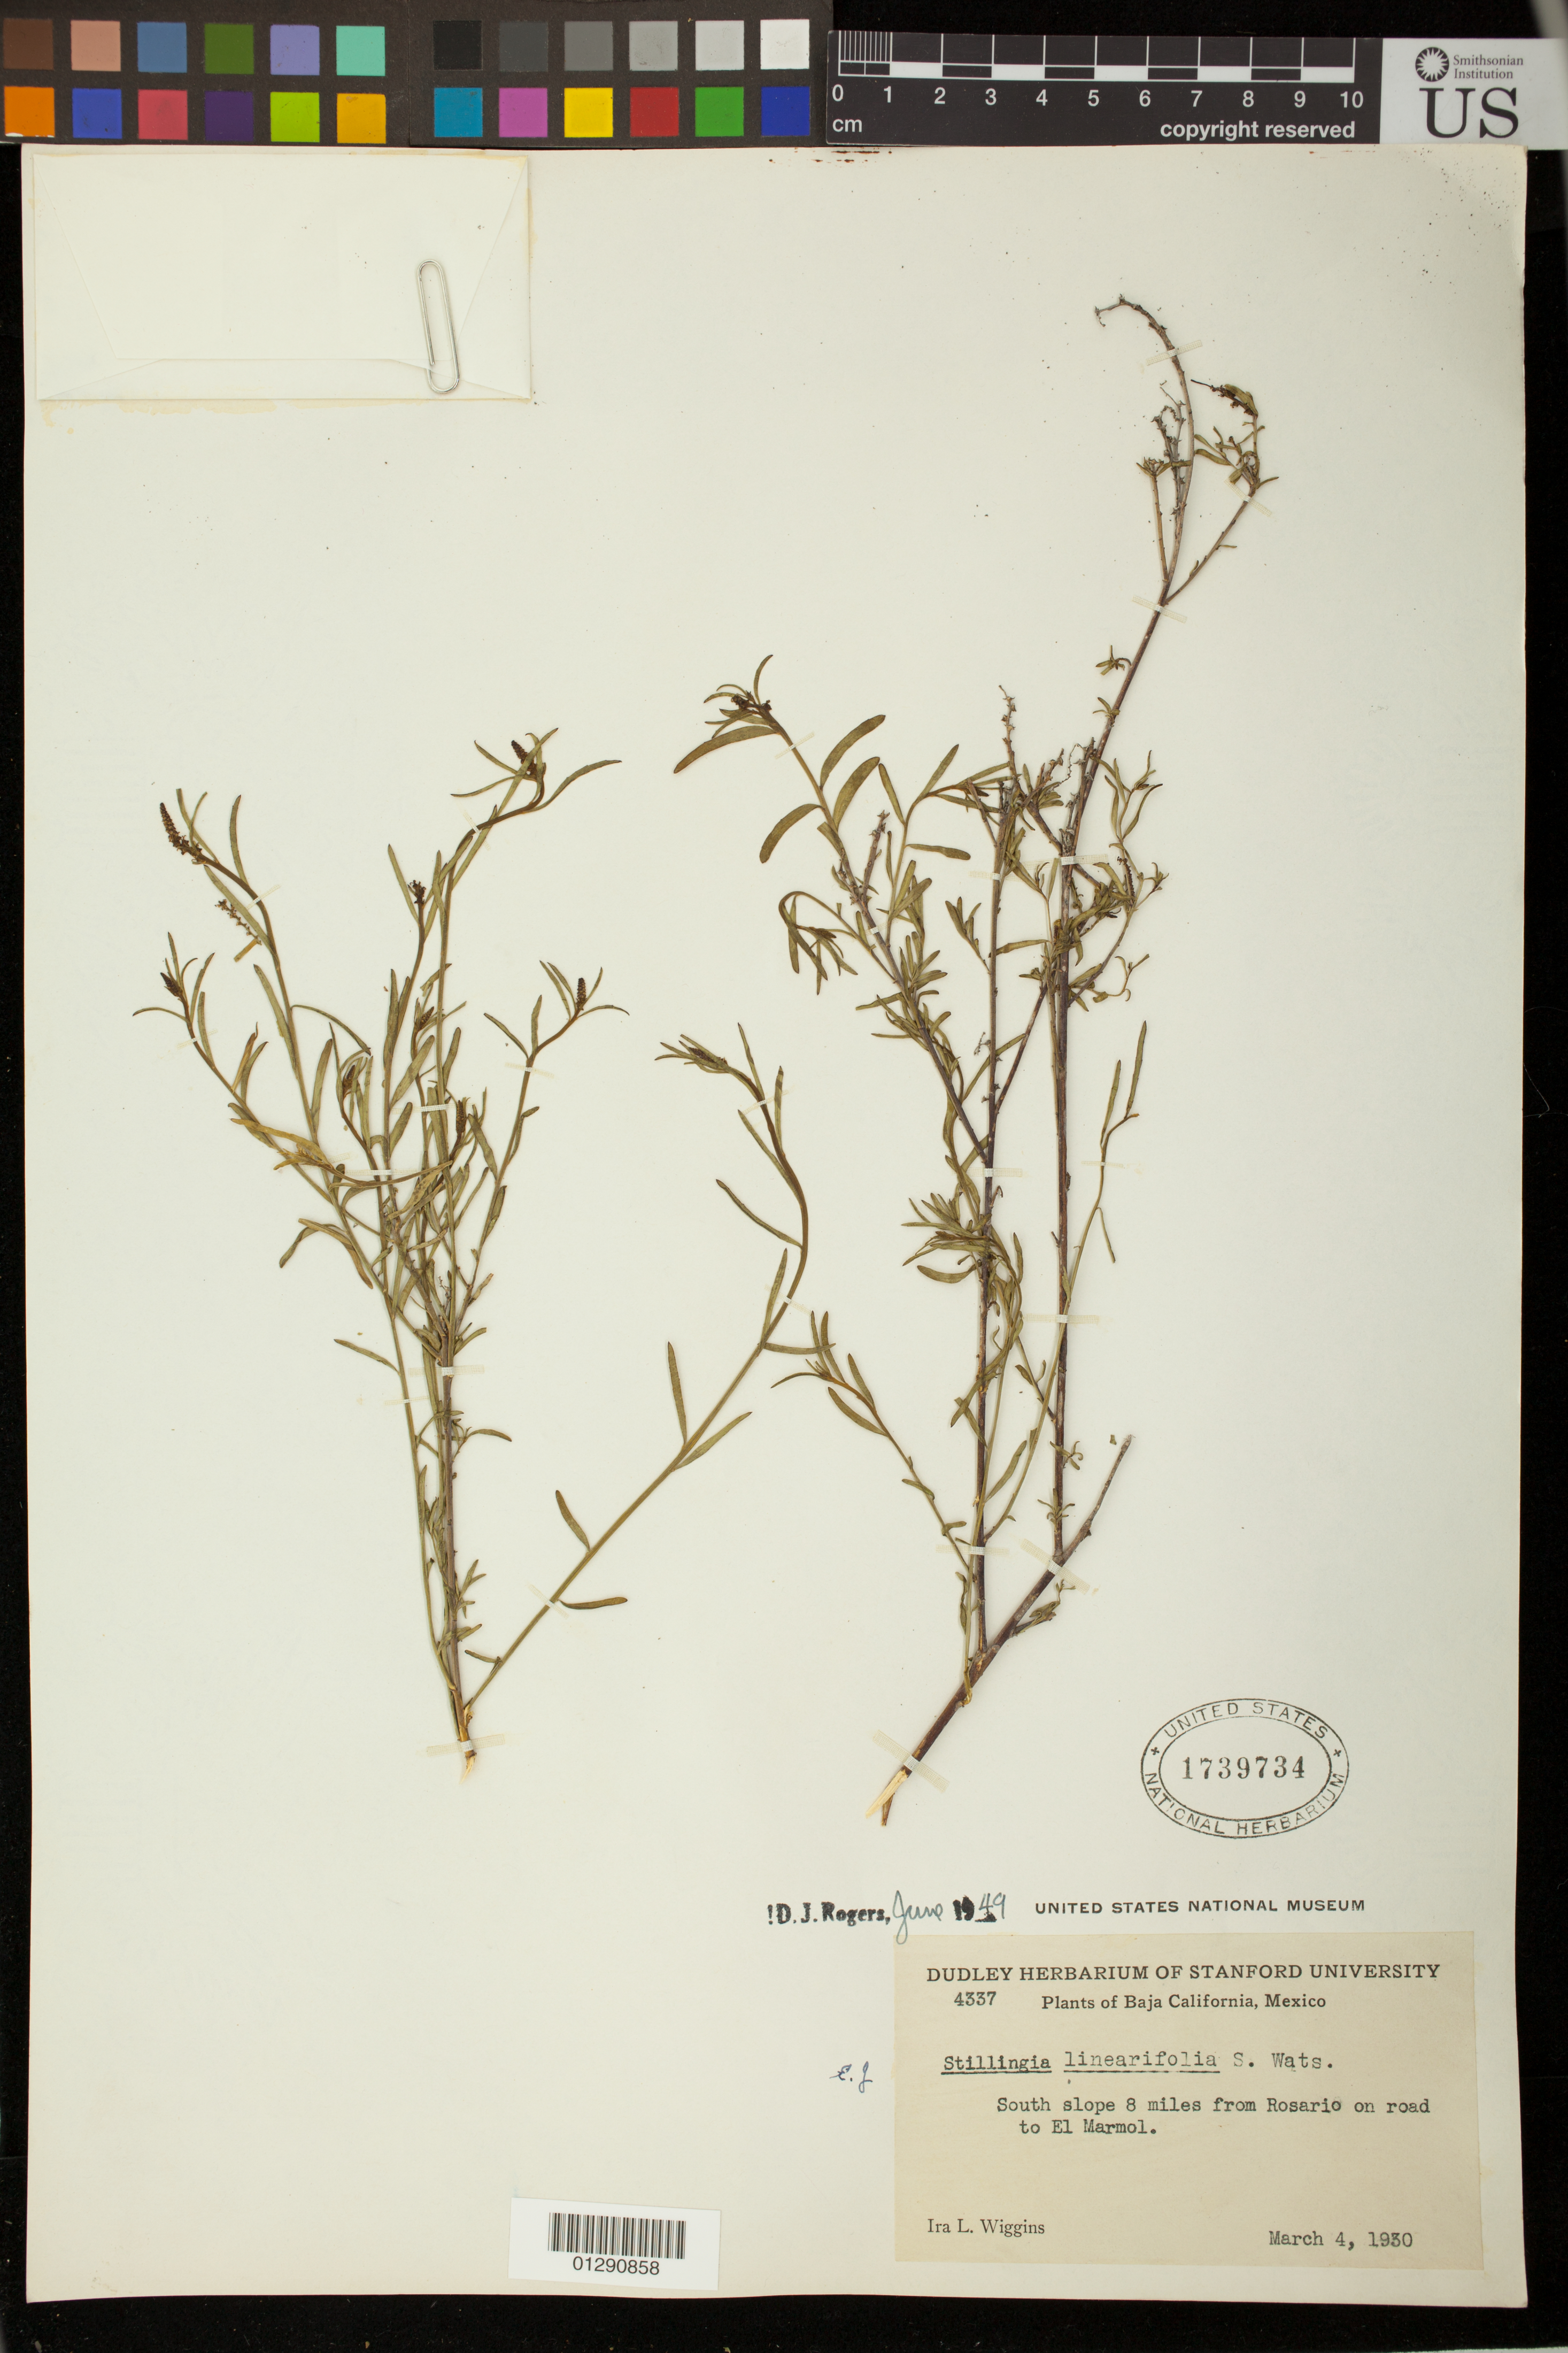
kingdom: Plantae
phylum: Tracheophyta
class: Magnoliopsida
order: Malpighiales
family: Euphorbiaceae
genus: Stillingia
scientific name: Stillingia linearifolia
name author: S. Watson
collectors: I. L. Wiggins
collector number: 4337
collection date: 1930-03-04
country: Mexico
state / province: Baja California Norte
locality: South slope 8 miles from Rosario on road to El Marmol.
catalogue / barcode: US 1739734